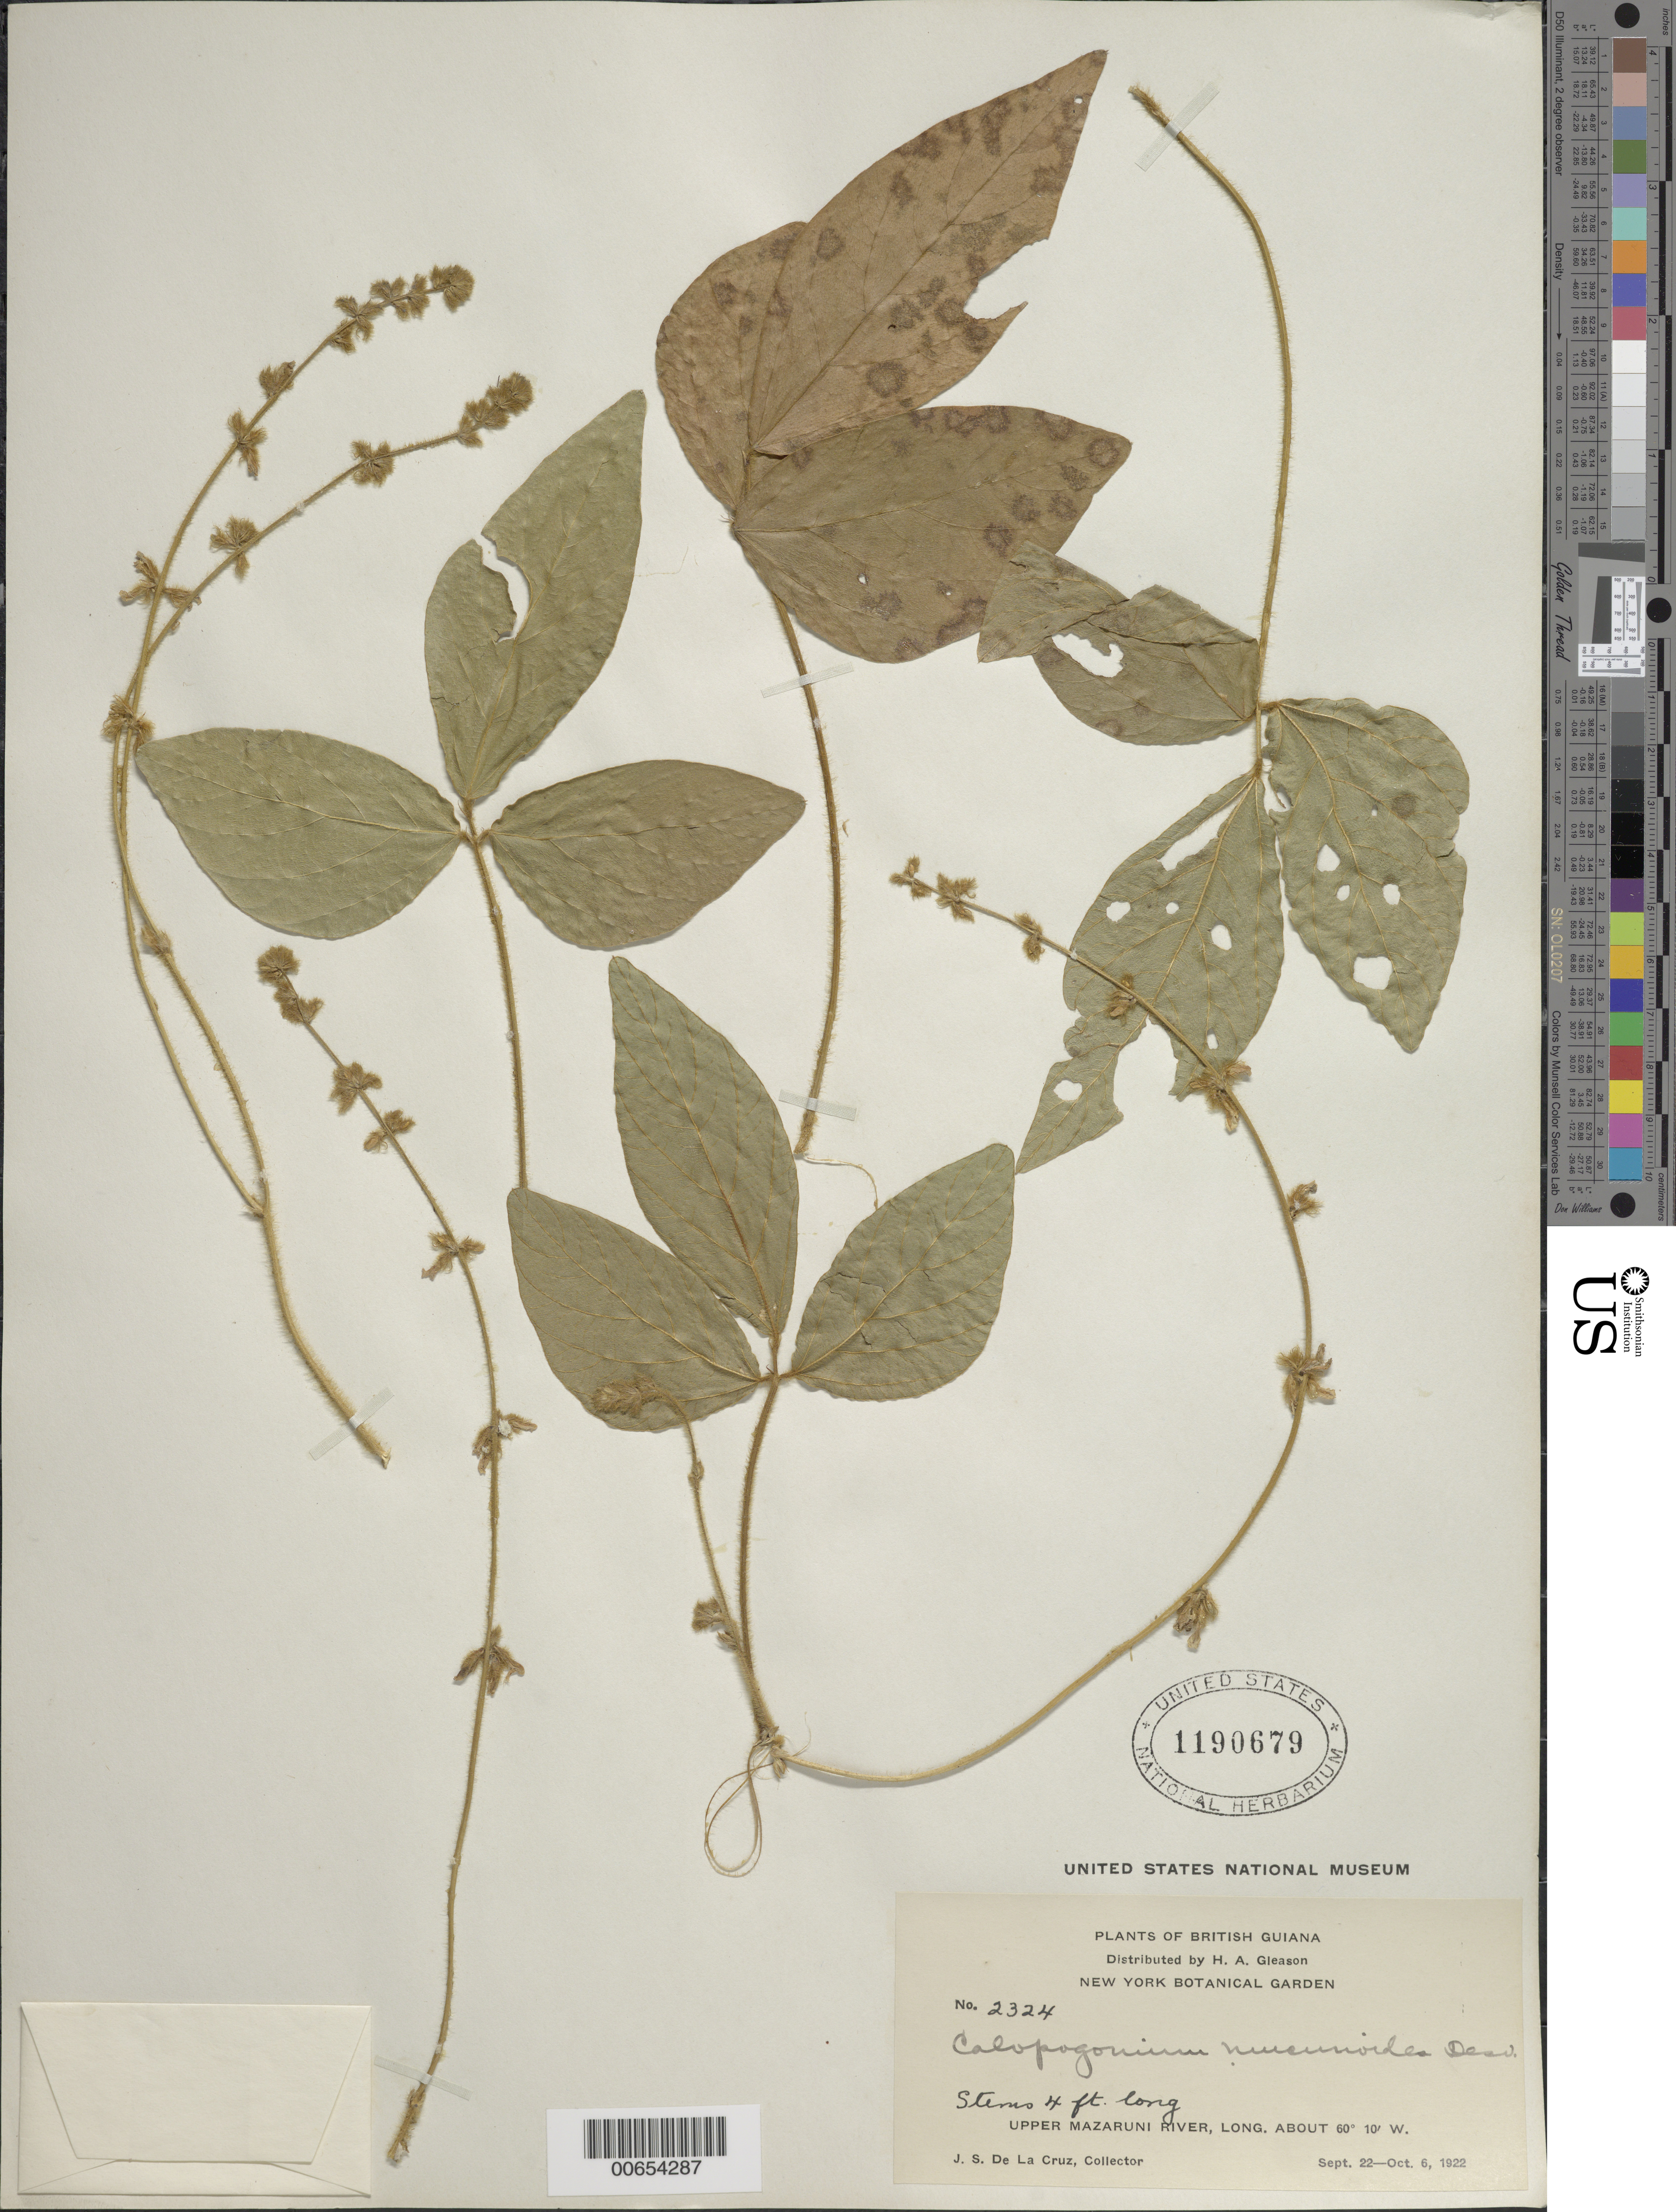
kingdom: Plantae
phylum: Tracheophyta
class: Magnoliopsida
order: Fabales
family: Fabaceae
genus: Calopogonium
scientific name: Calopogonium mucunoides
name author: Desv.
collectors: J. S. de la Cruz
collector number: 2324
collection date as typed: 22-Sep-22 to 6-Oct-22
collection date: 1922-09-22/1922-10-06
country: Guyana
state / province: Cuyuni-Mazaruni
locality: Upper Mazaruni R.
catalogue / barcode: US 1190679